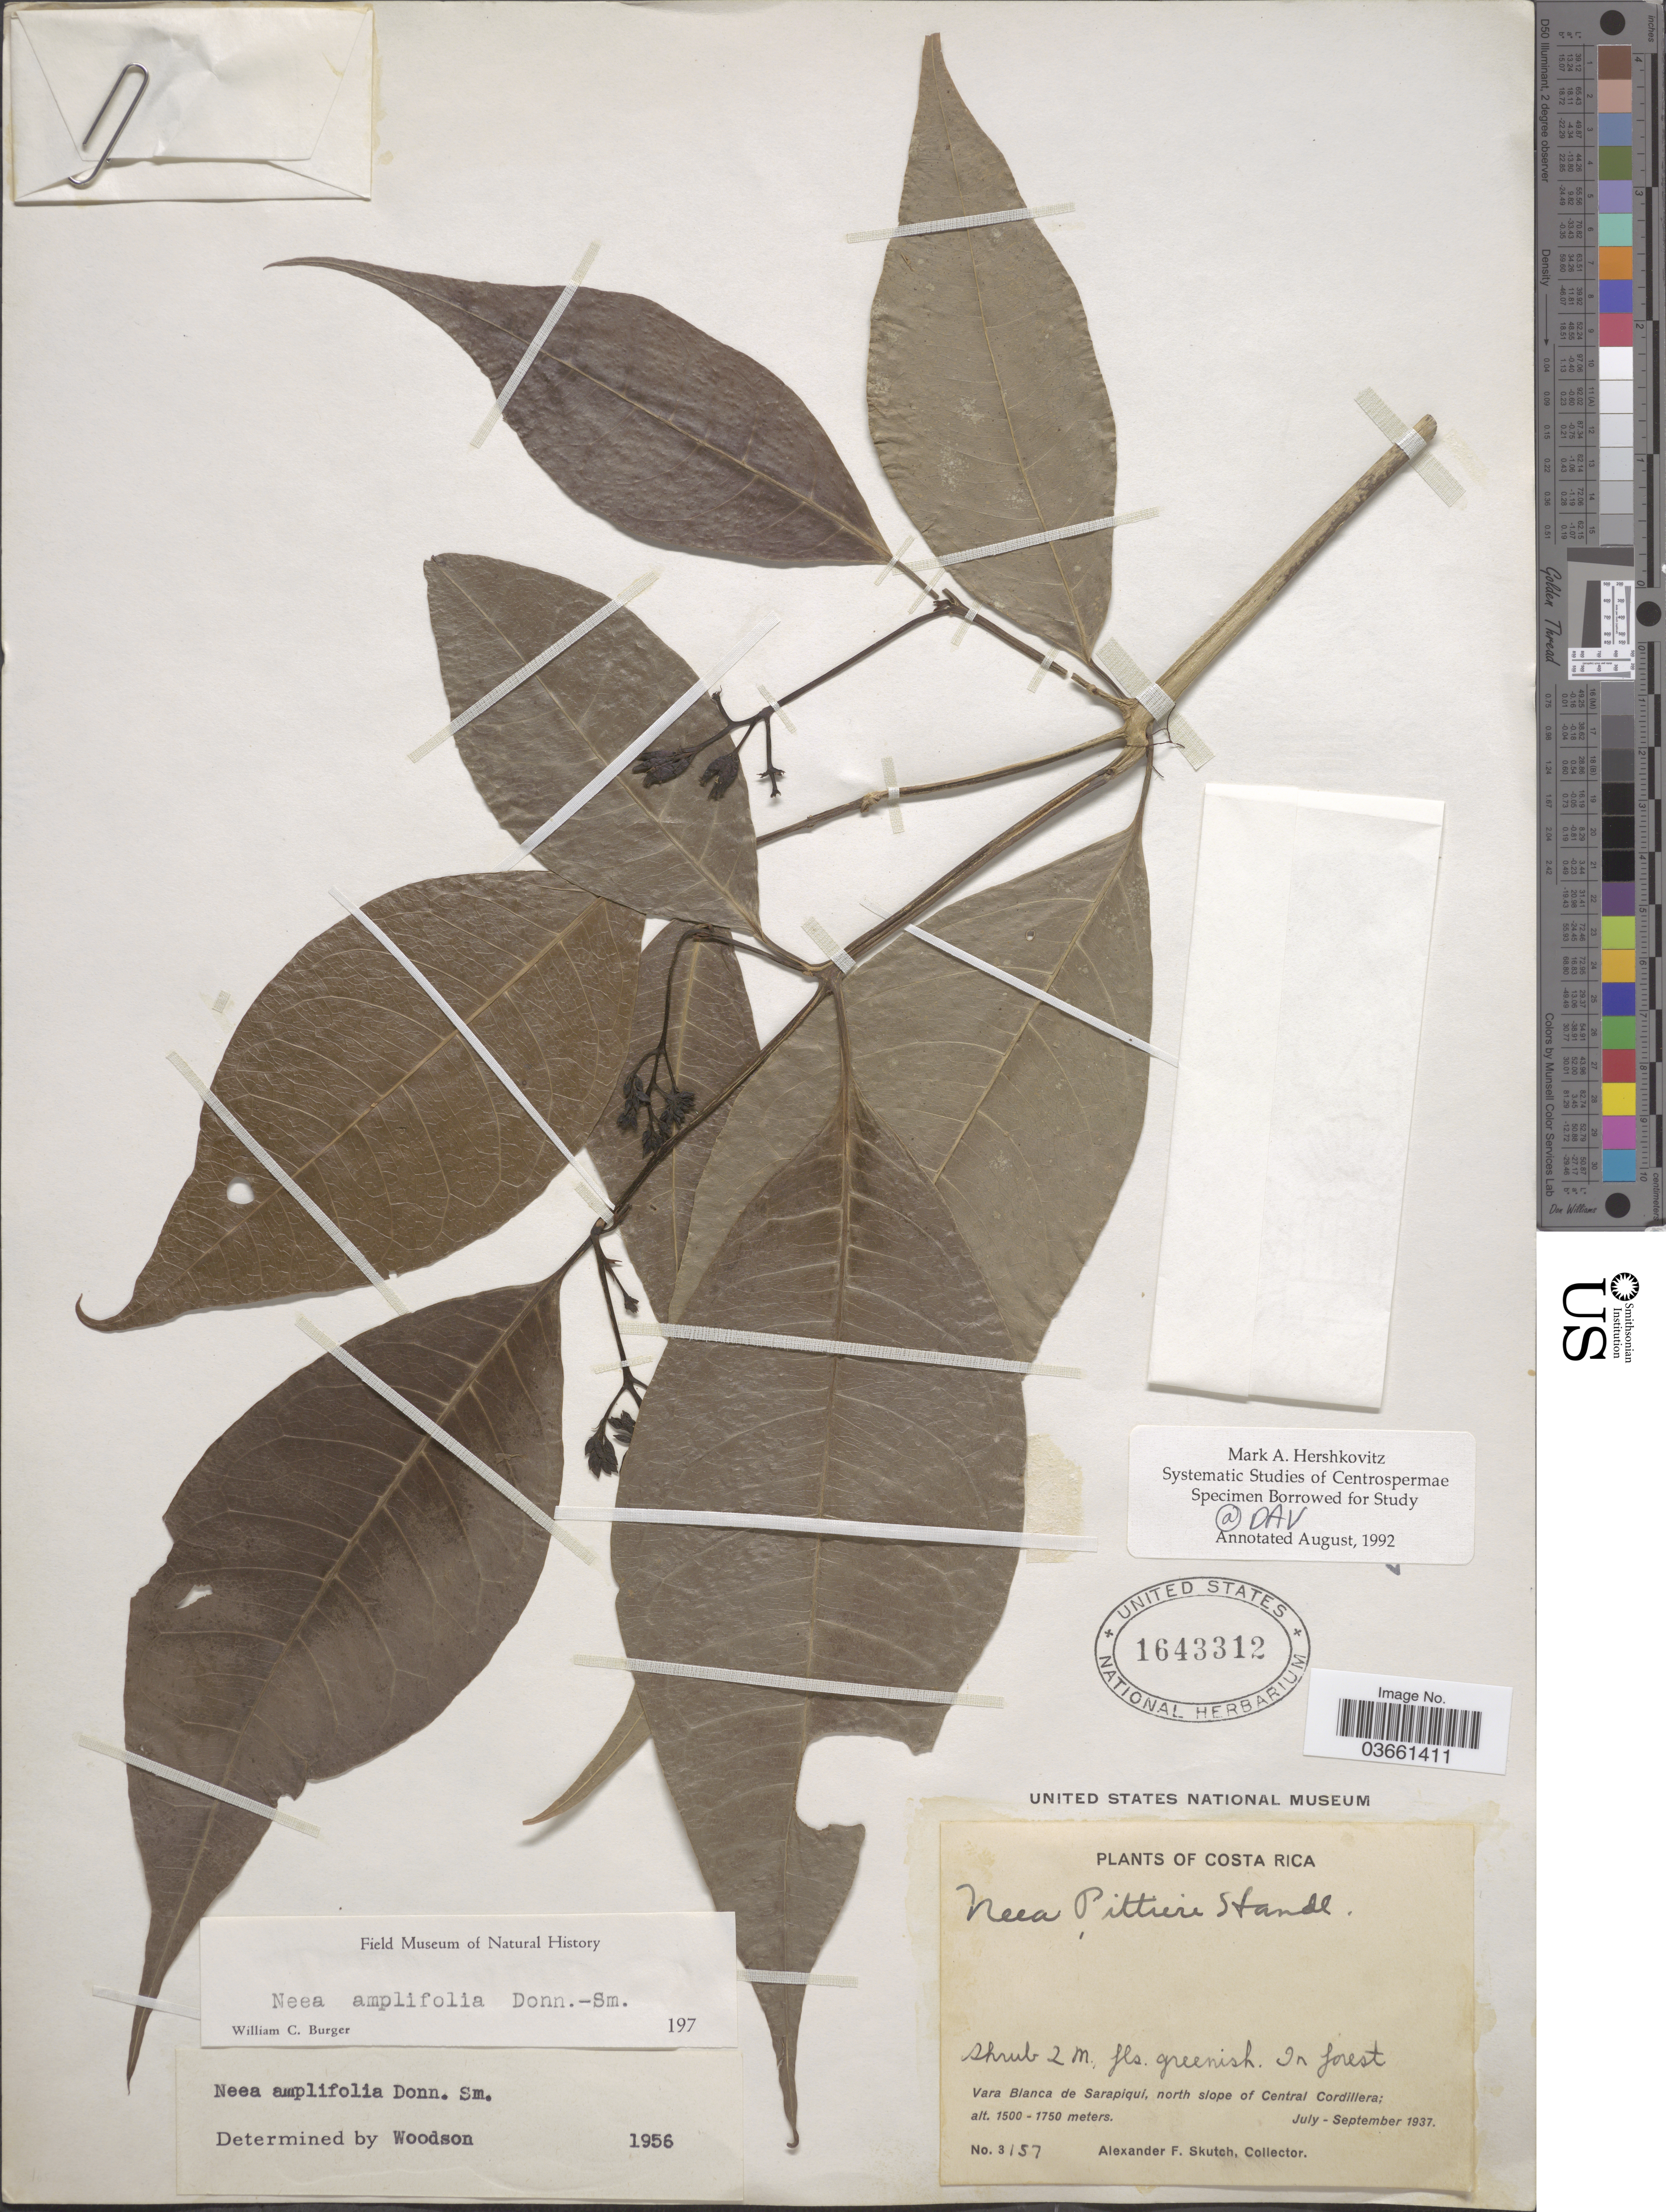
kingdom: Plantae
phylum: Tracheophyta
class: Magnoliopsida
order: Caryophyllales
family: Nyctaginaceae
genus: Neea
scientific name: Neea amplifolia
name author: Donn. Sm.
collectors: A. F. Skutch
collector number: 3157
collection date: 1937-07/1937-09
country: Costa Rica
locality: Vara Blanca de Sarapiqui, north slope of Central Cordillera.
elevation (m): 1500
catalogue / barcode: US 1643312